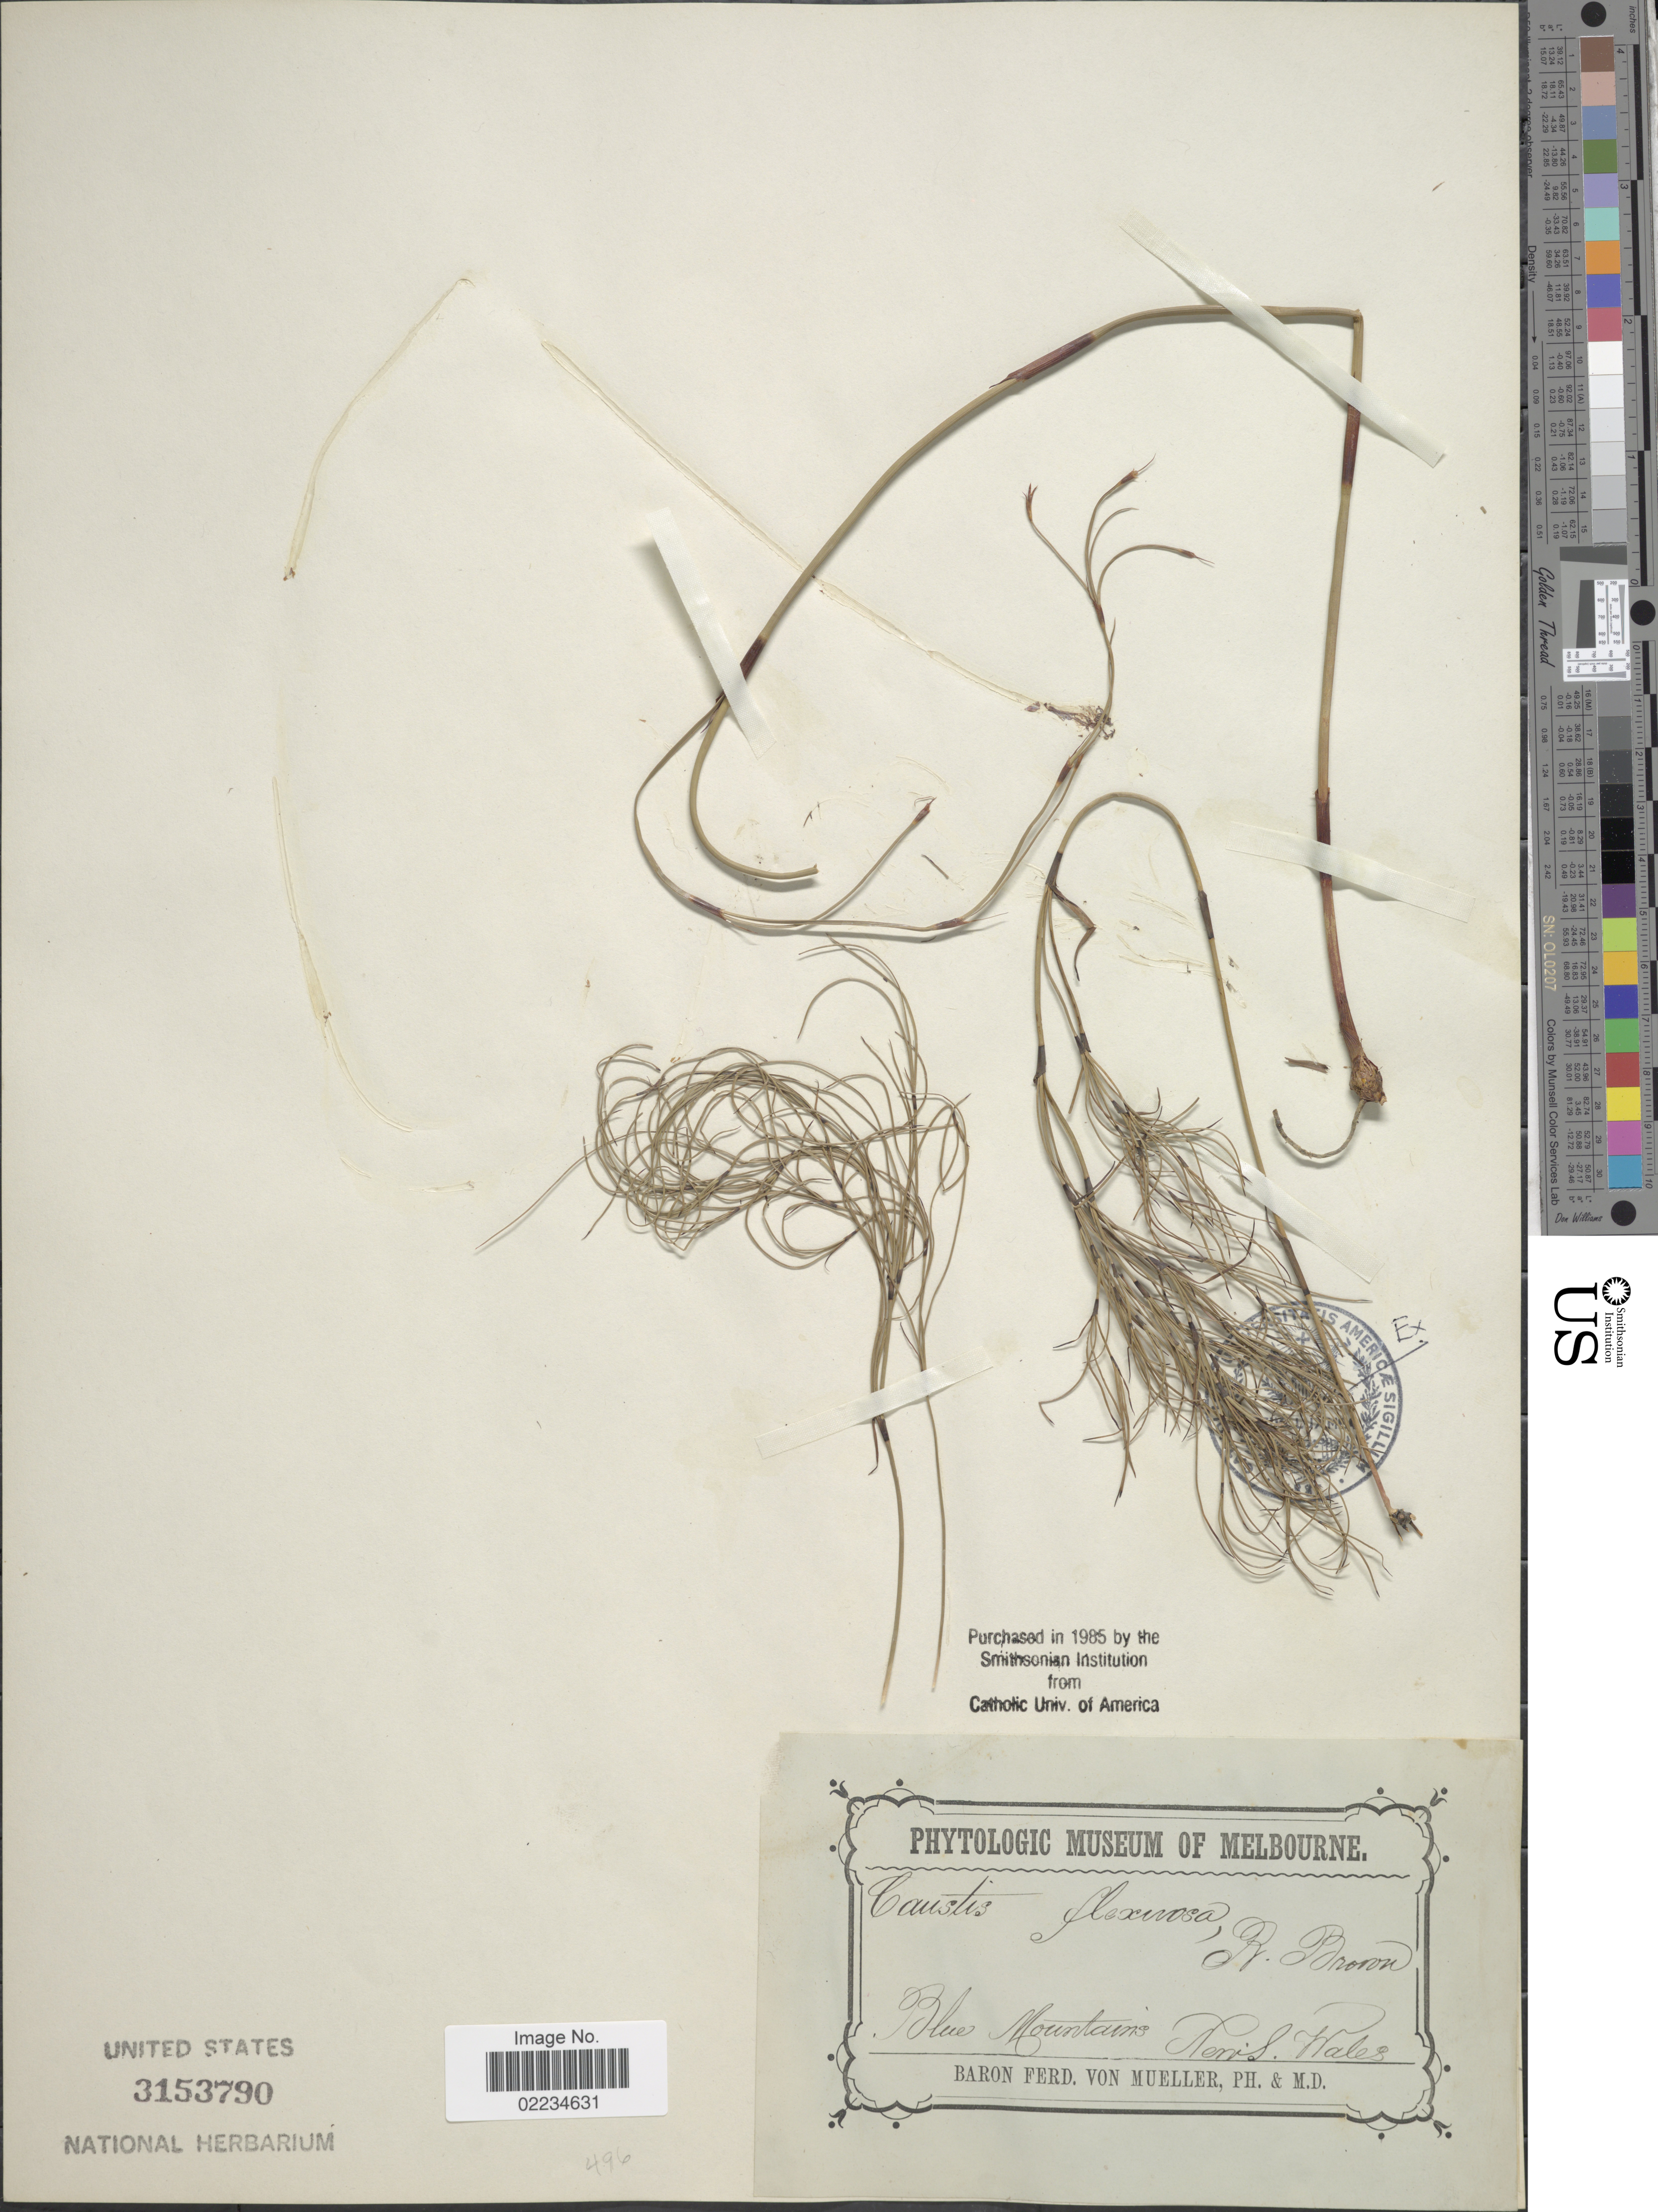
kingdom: Plantae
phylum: Tracheophyta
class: Liliopsida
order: Poales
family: Cyperaceae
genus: Caustis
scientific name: Caustis flexuosa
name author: R. Br.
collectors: F. Mueller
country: Australia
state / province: New South Wales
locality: Blue Mountains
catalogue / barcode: US 3153790